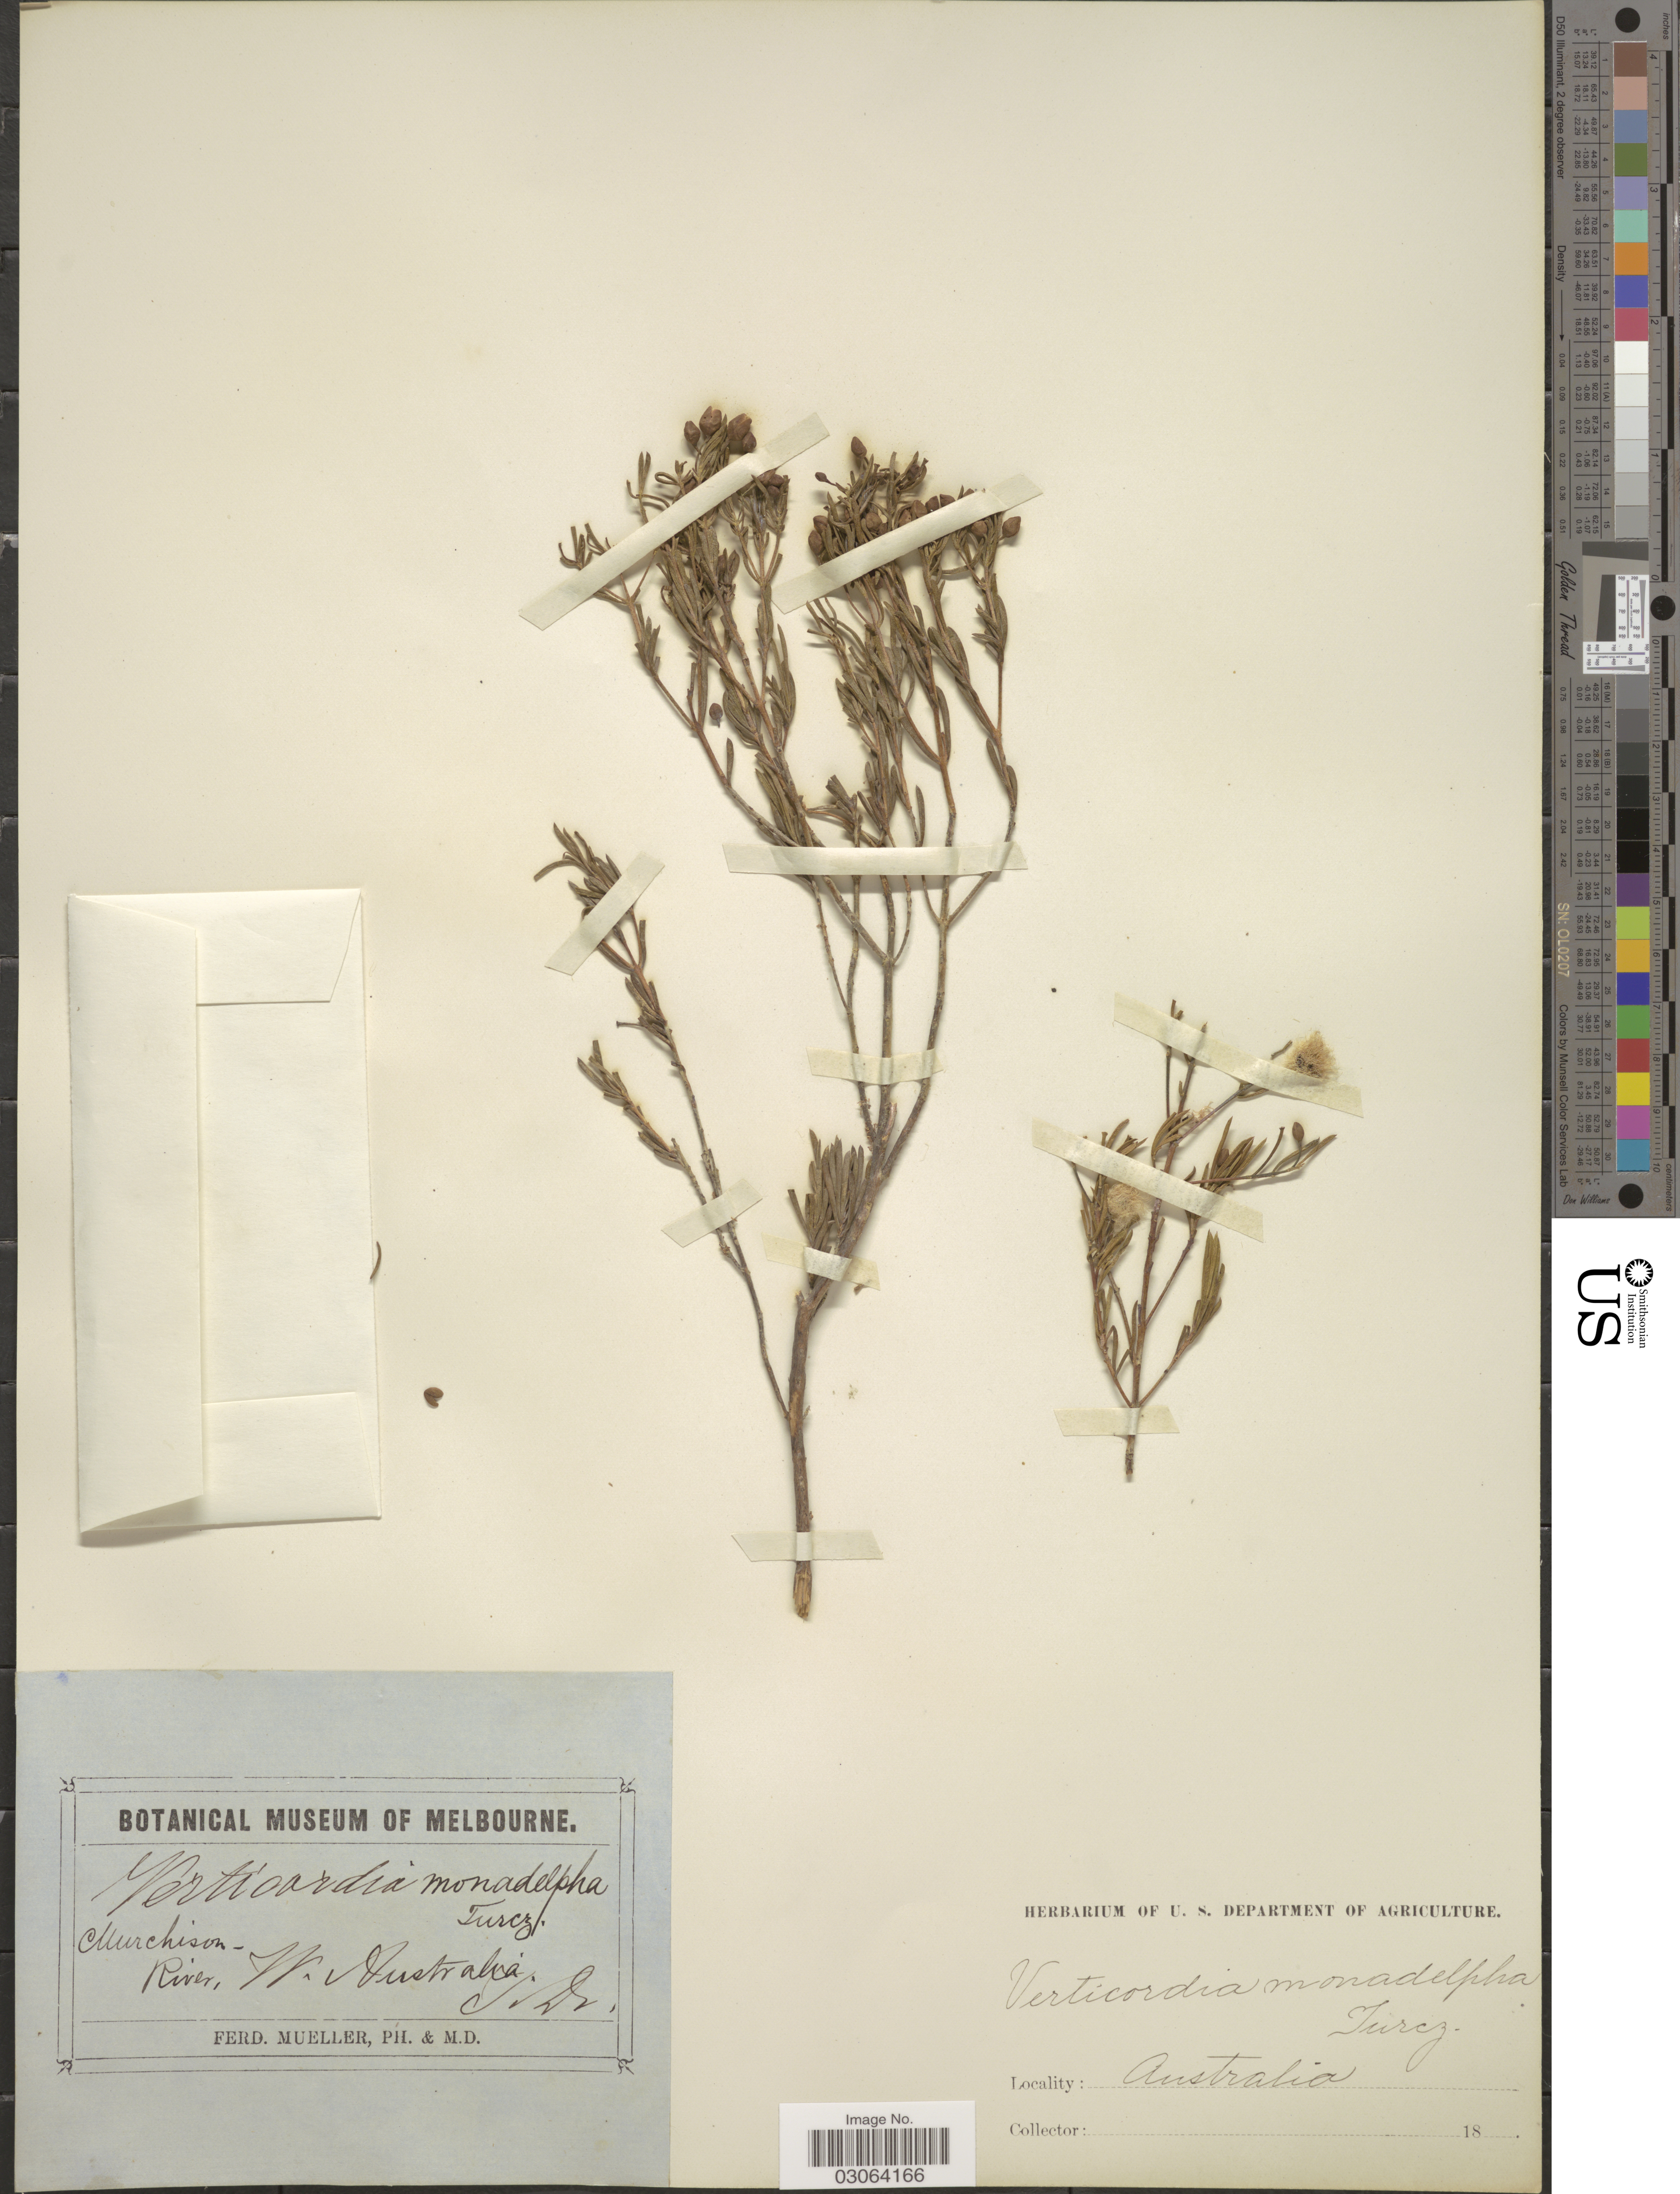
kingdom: Plantae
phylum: Tracheophyta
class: Magnoliopsida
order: Myrtales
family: Myrtaceae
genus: Verticordia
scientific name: Verticordia monadelpha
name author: Turcz.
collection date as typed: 18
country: Australia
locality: Murchison River, W. Australia.